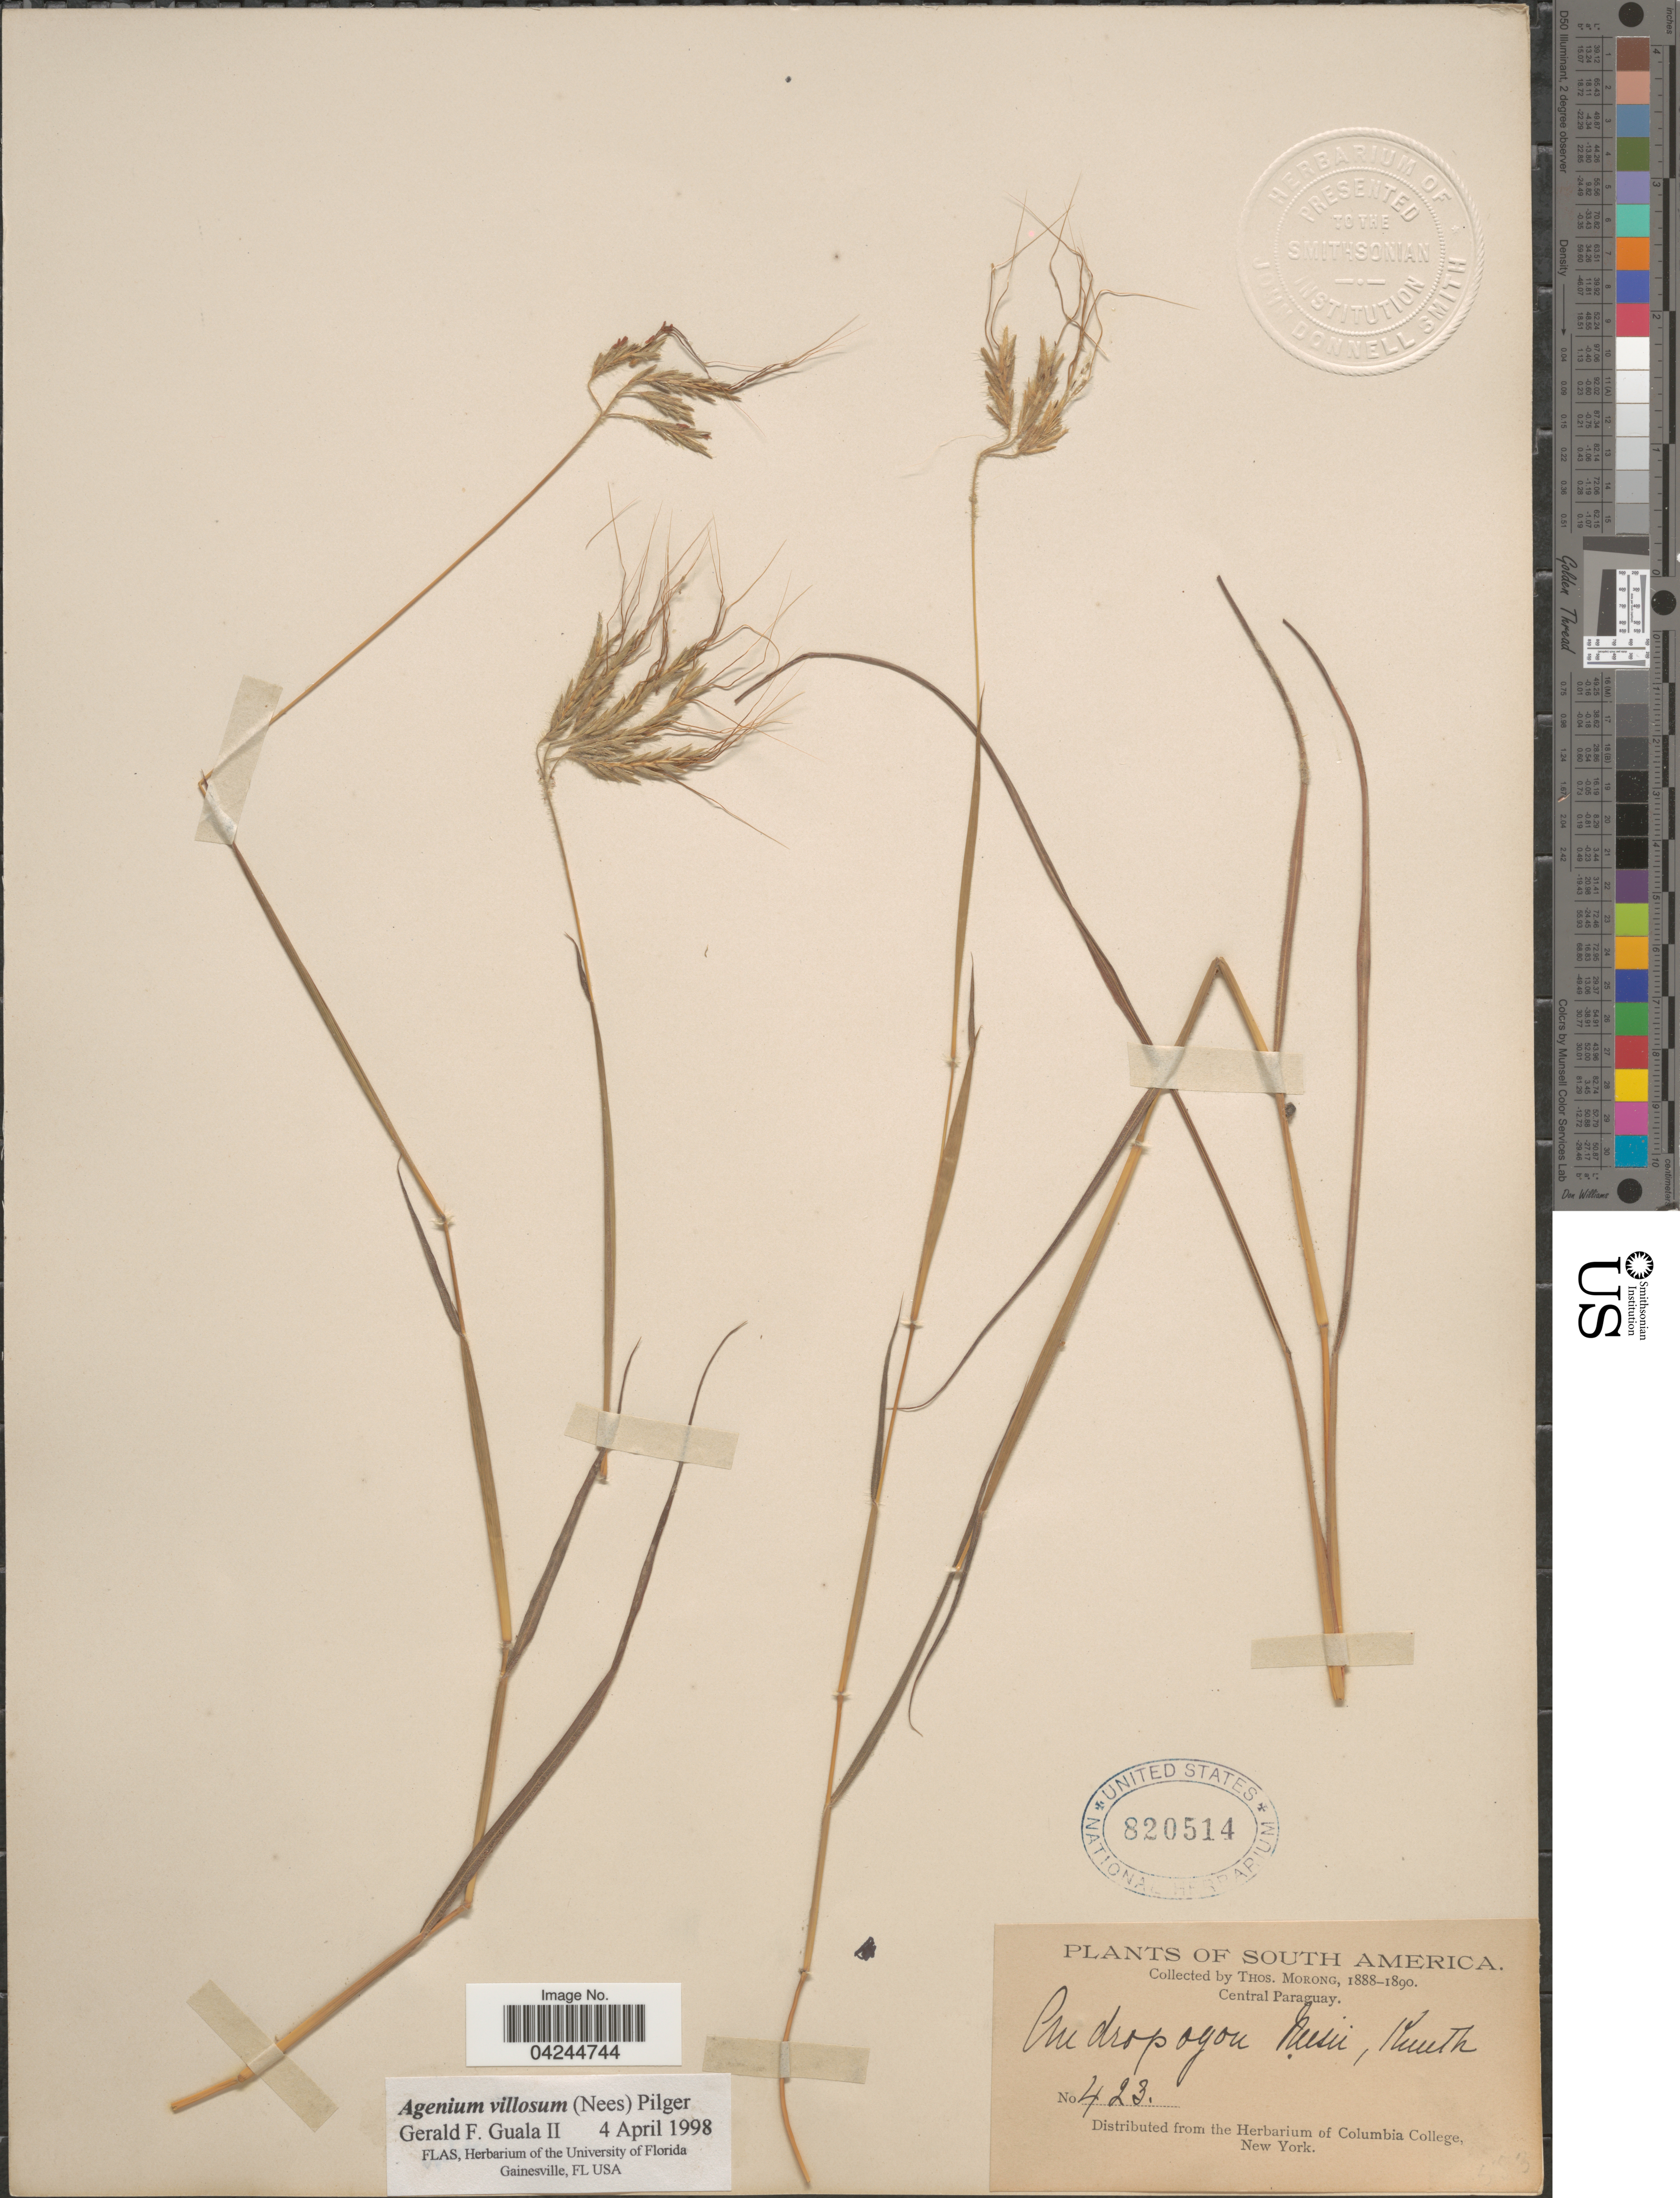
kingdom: Plantae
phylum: Tracheophyta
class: Liliopsida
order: Poales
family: Poaceae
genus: Agenium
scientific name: Agenium villosum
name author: (Nees) Pilg.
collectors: ex herb. T. Morong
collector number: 423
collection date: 1888/1890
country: Paraguay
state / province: Central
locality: Central Paraguay.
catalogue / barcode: US 820514